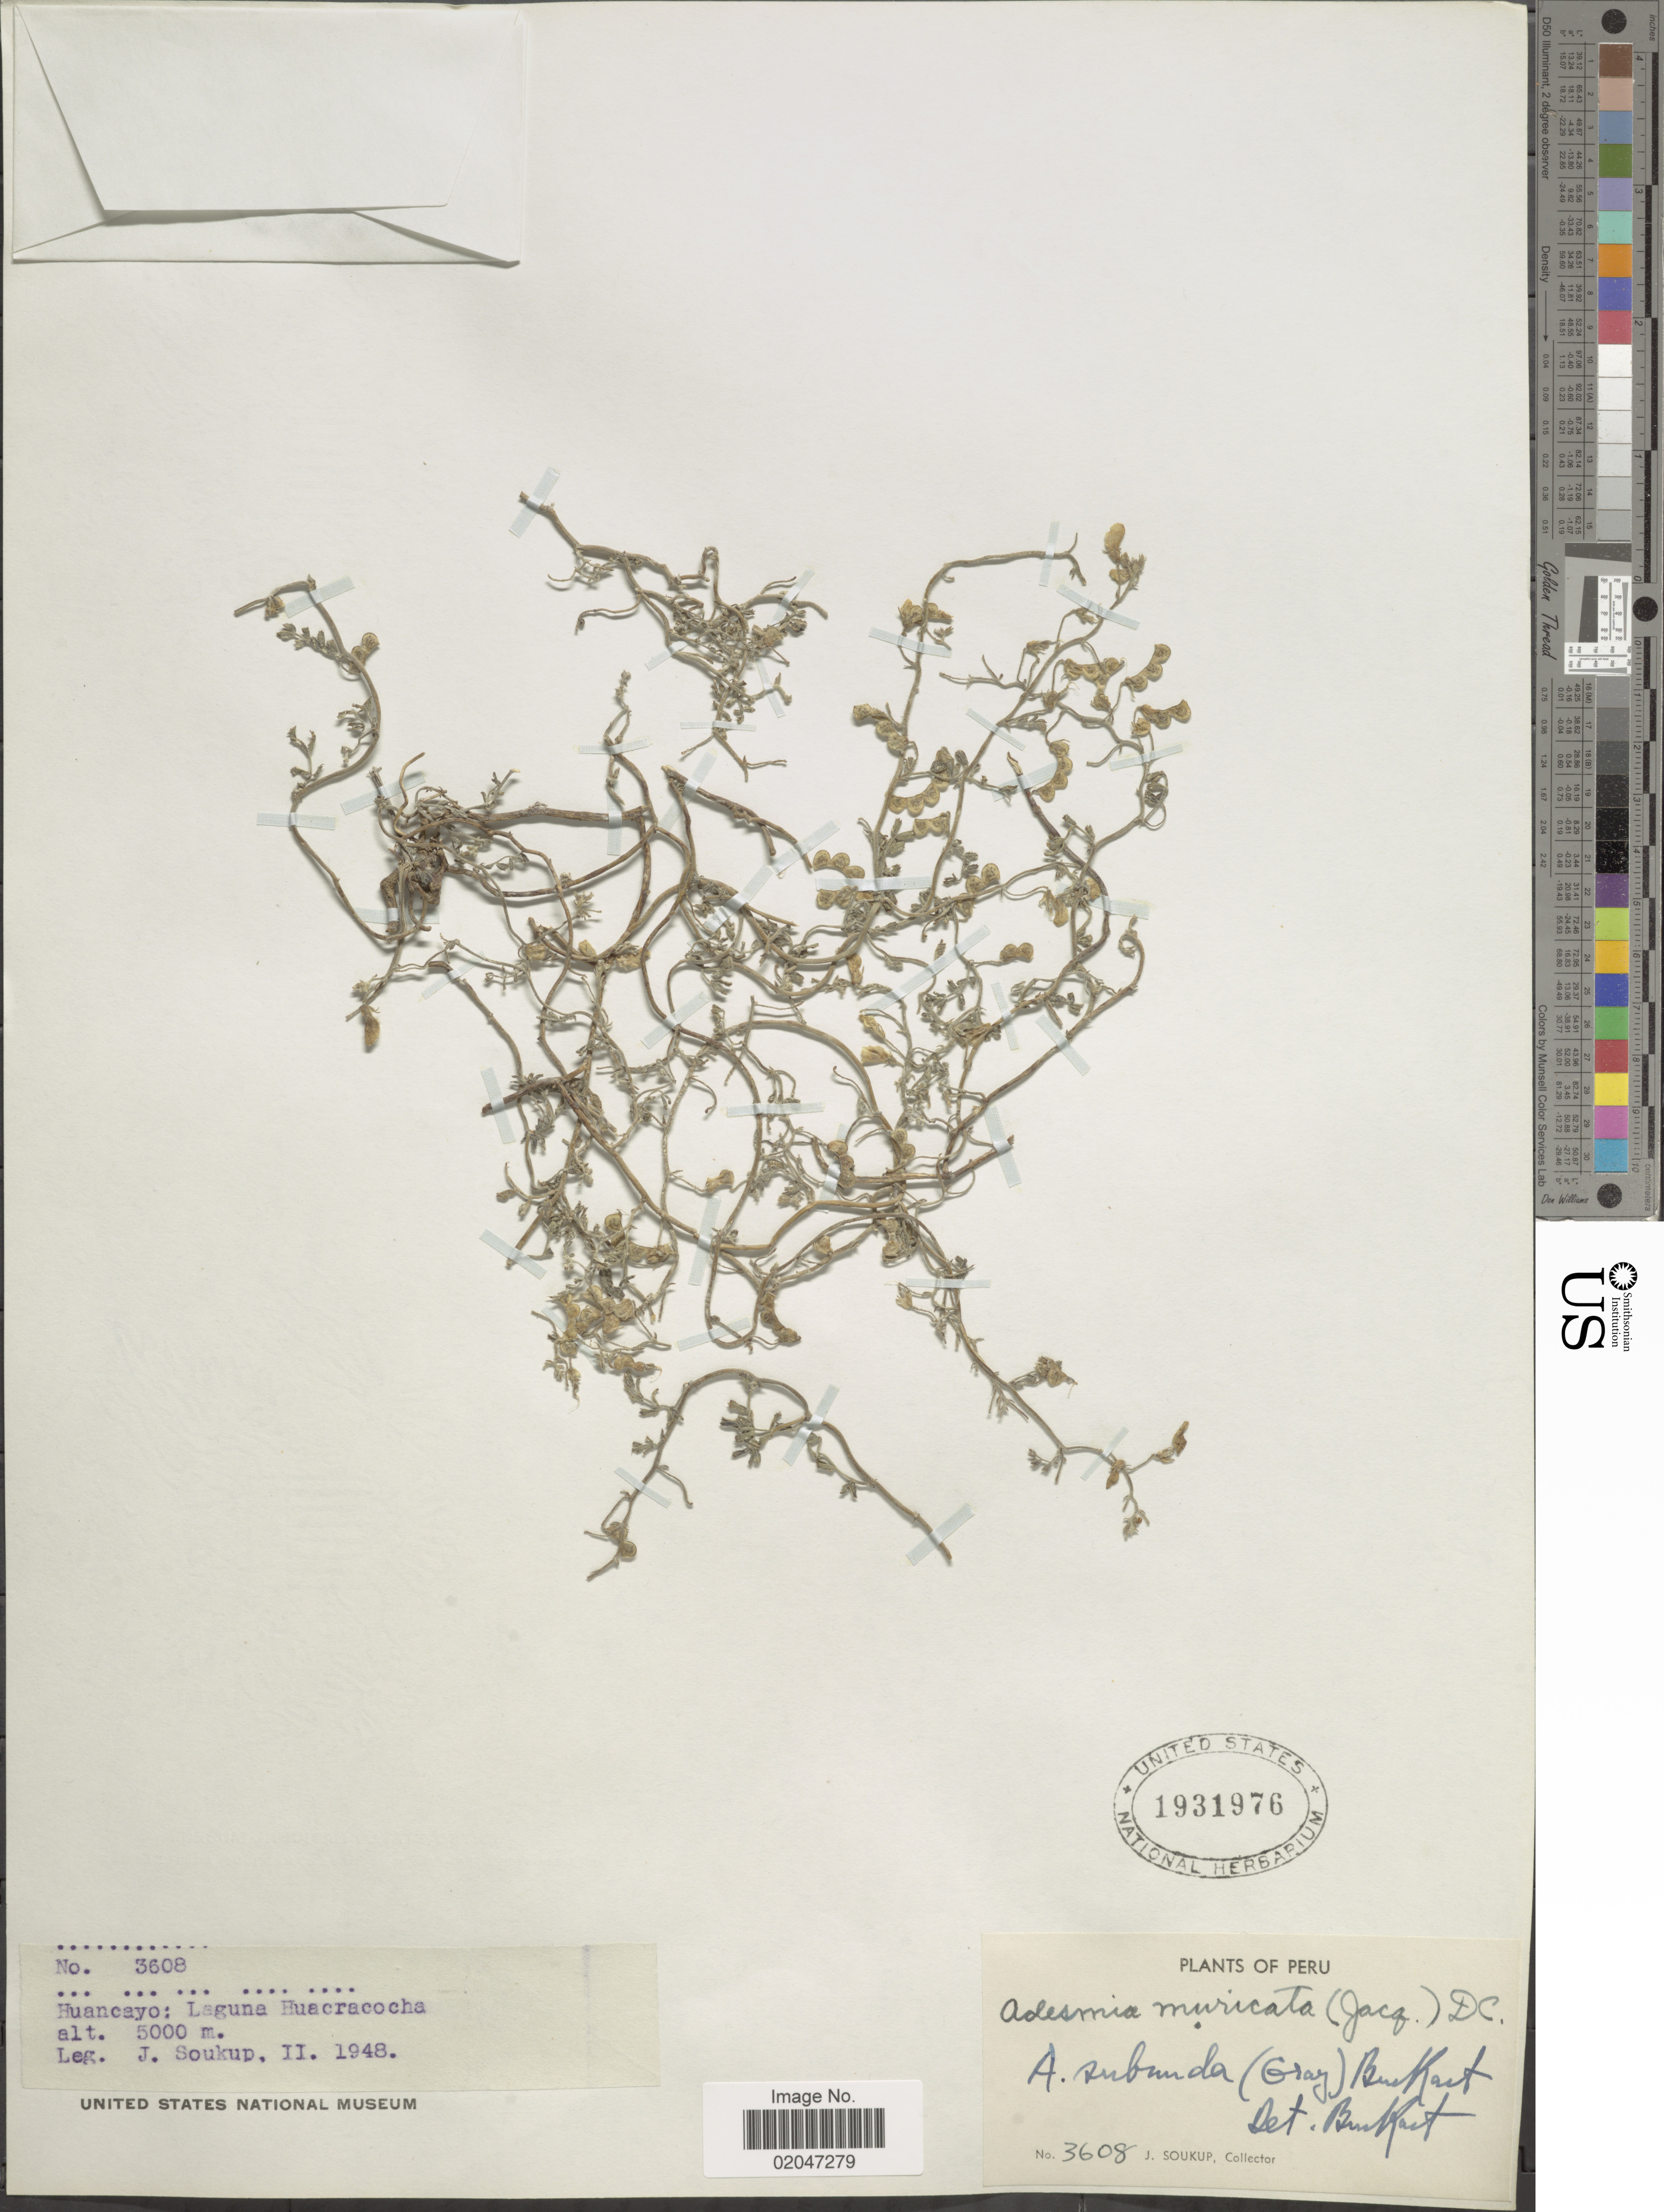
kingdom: Plantae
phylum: Tracheophyta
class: Magnoliopsida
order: Fabales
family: Fabaceae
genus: Adesmia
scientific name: Adesmia subnuda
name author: (A. Gray) Burkart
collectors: J. Soukup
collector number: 3608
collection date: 1948-02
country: Peru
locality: Huancayo: Laguna Huacracocha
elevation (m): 5000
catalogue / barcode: US 1931976